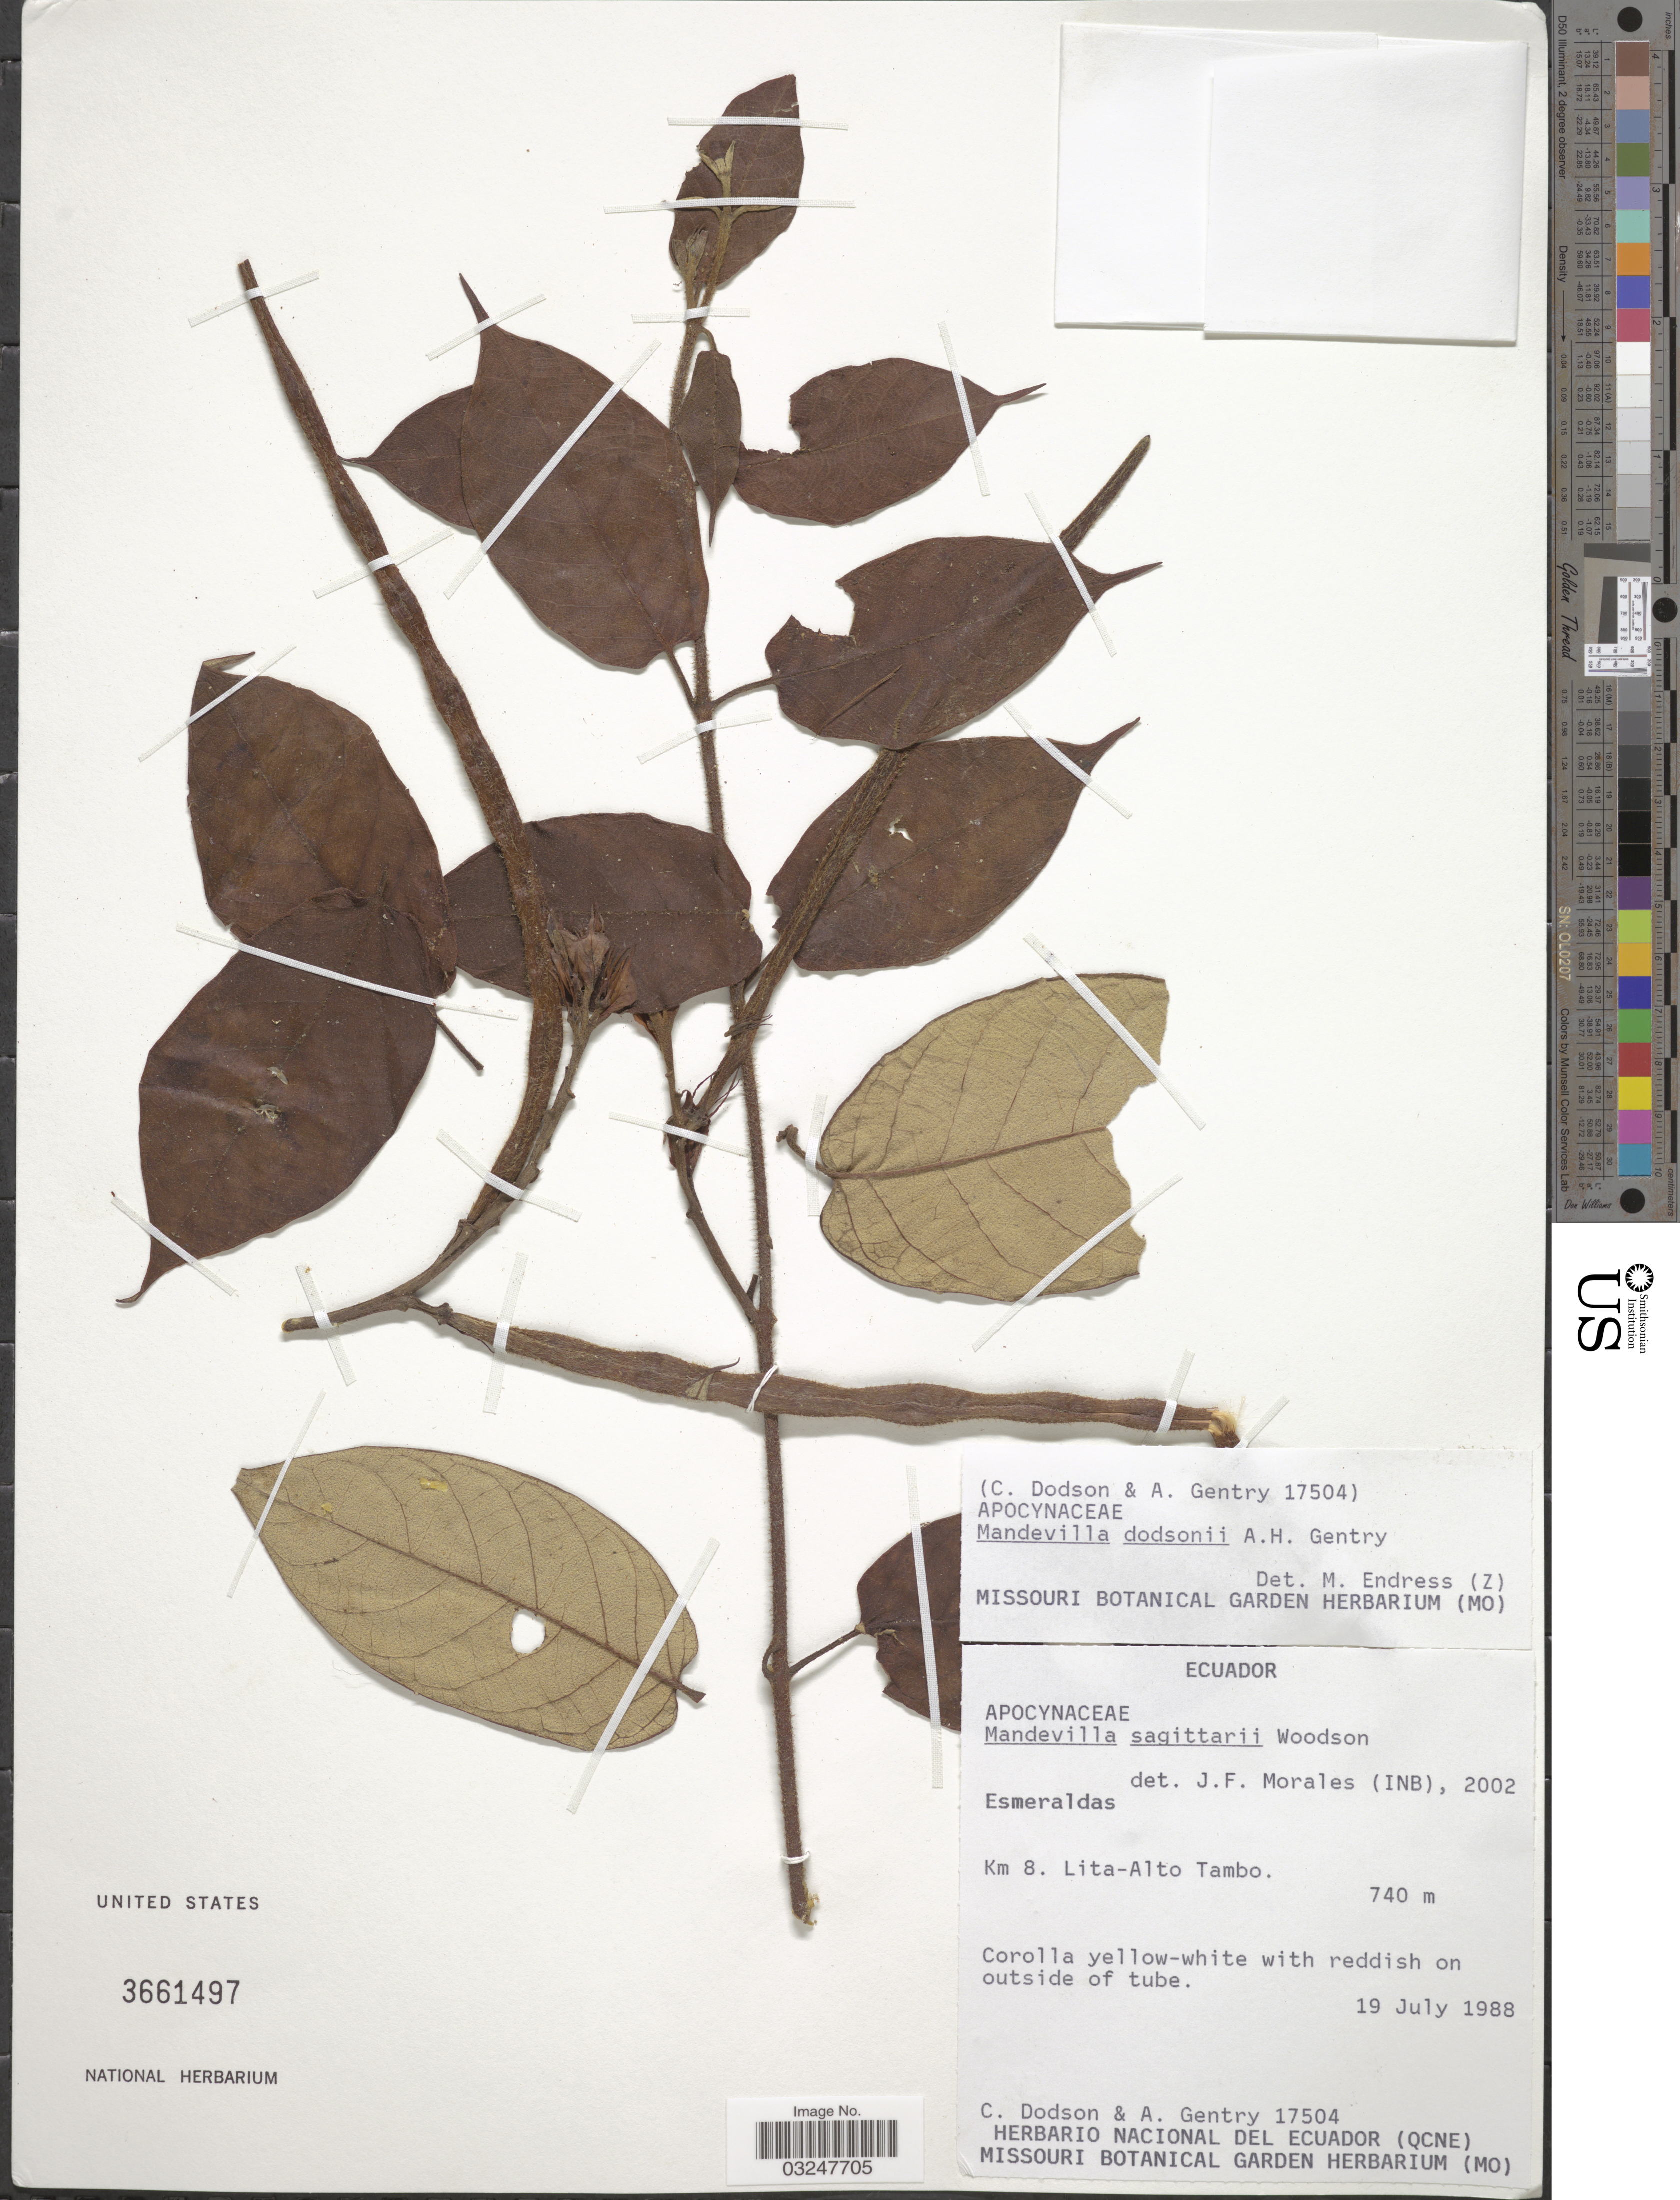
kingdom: Plantae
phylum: Tracheophyta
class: Magnoliopsida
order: Gentianales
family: Apocynaceae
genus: Mandevilla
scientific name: Mandevilla dodsonii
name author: A.H. Gentry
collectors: C. Dodson & A. H. Gentry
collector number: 17504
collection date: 1988-07-19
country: Ecuador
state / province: Esmeraldas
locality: Km 8. Lita-Alto Tambo.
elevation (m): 740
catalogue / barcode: US 3661497